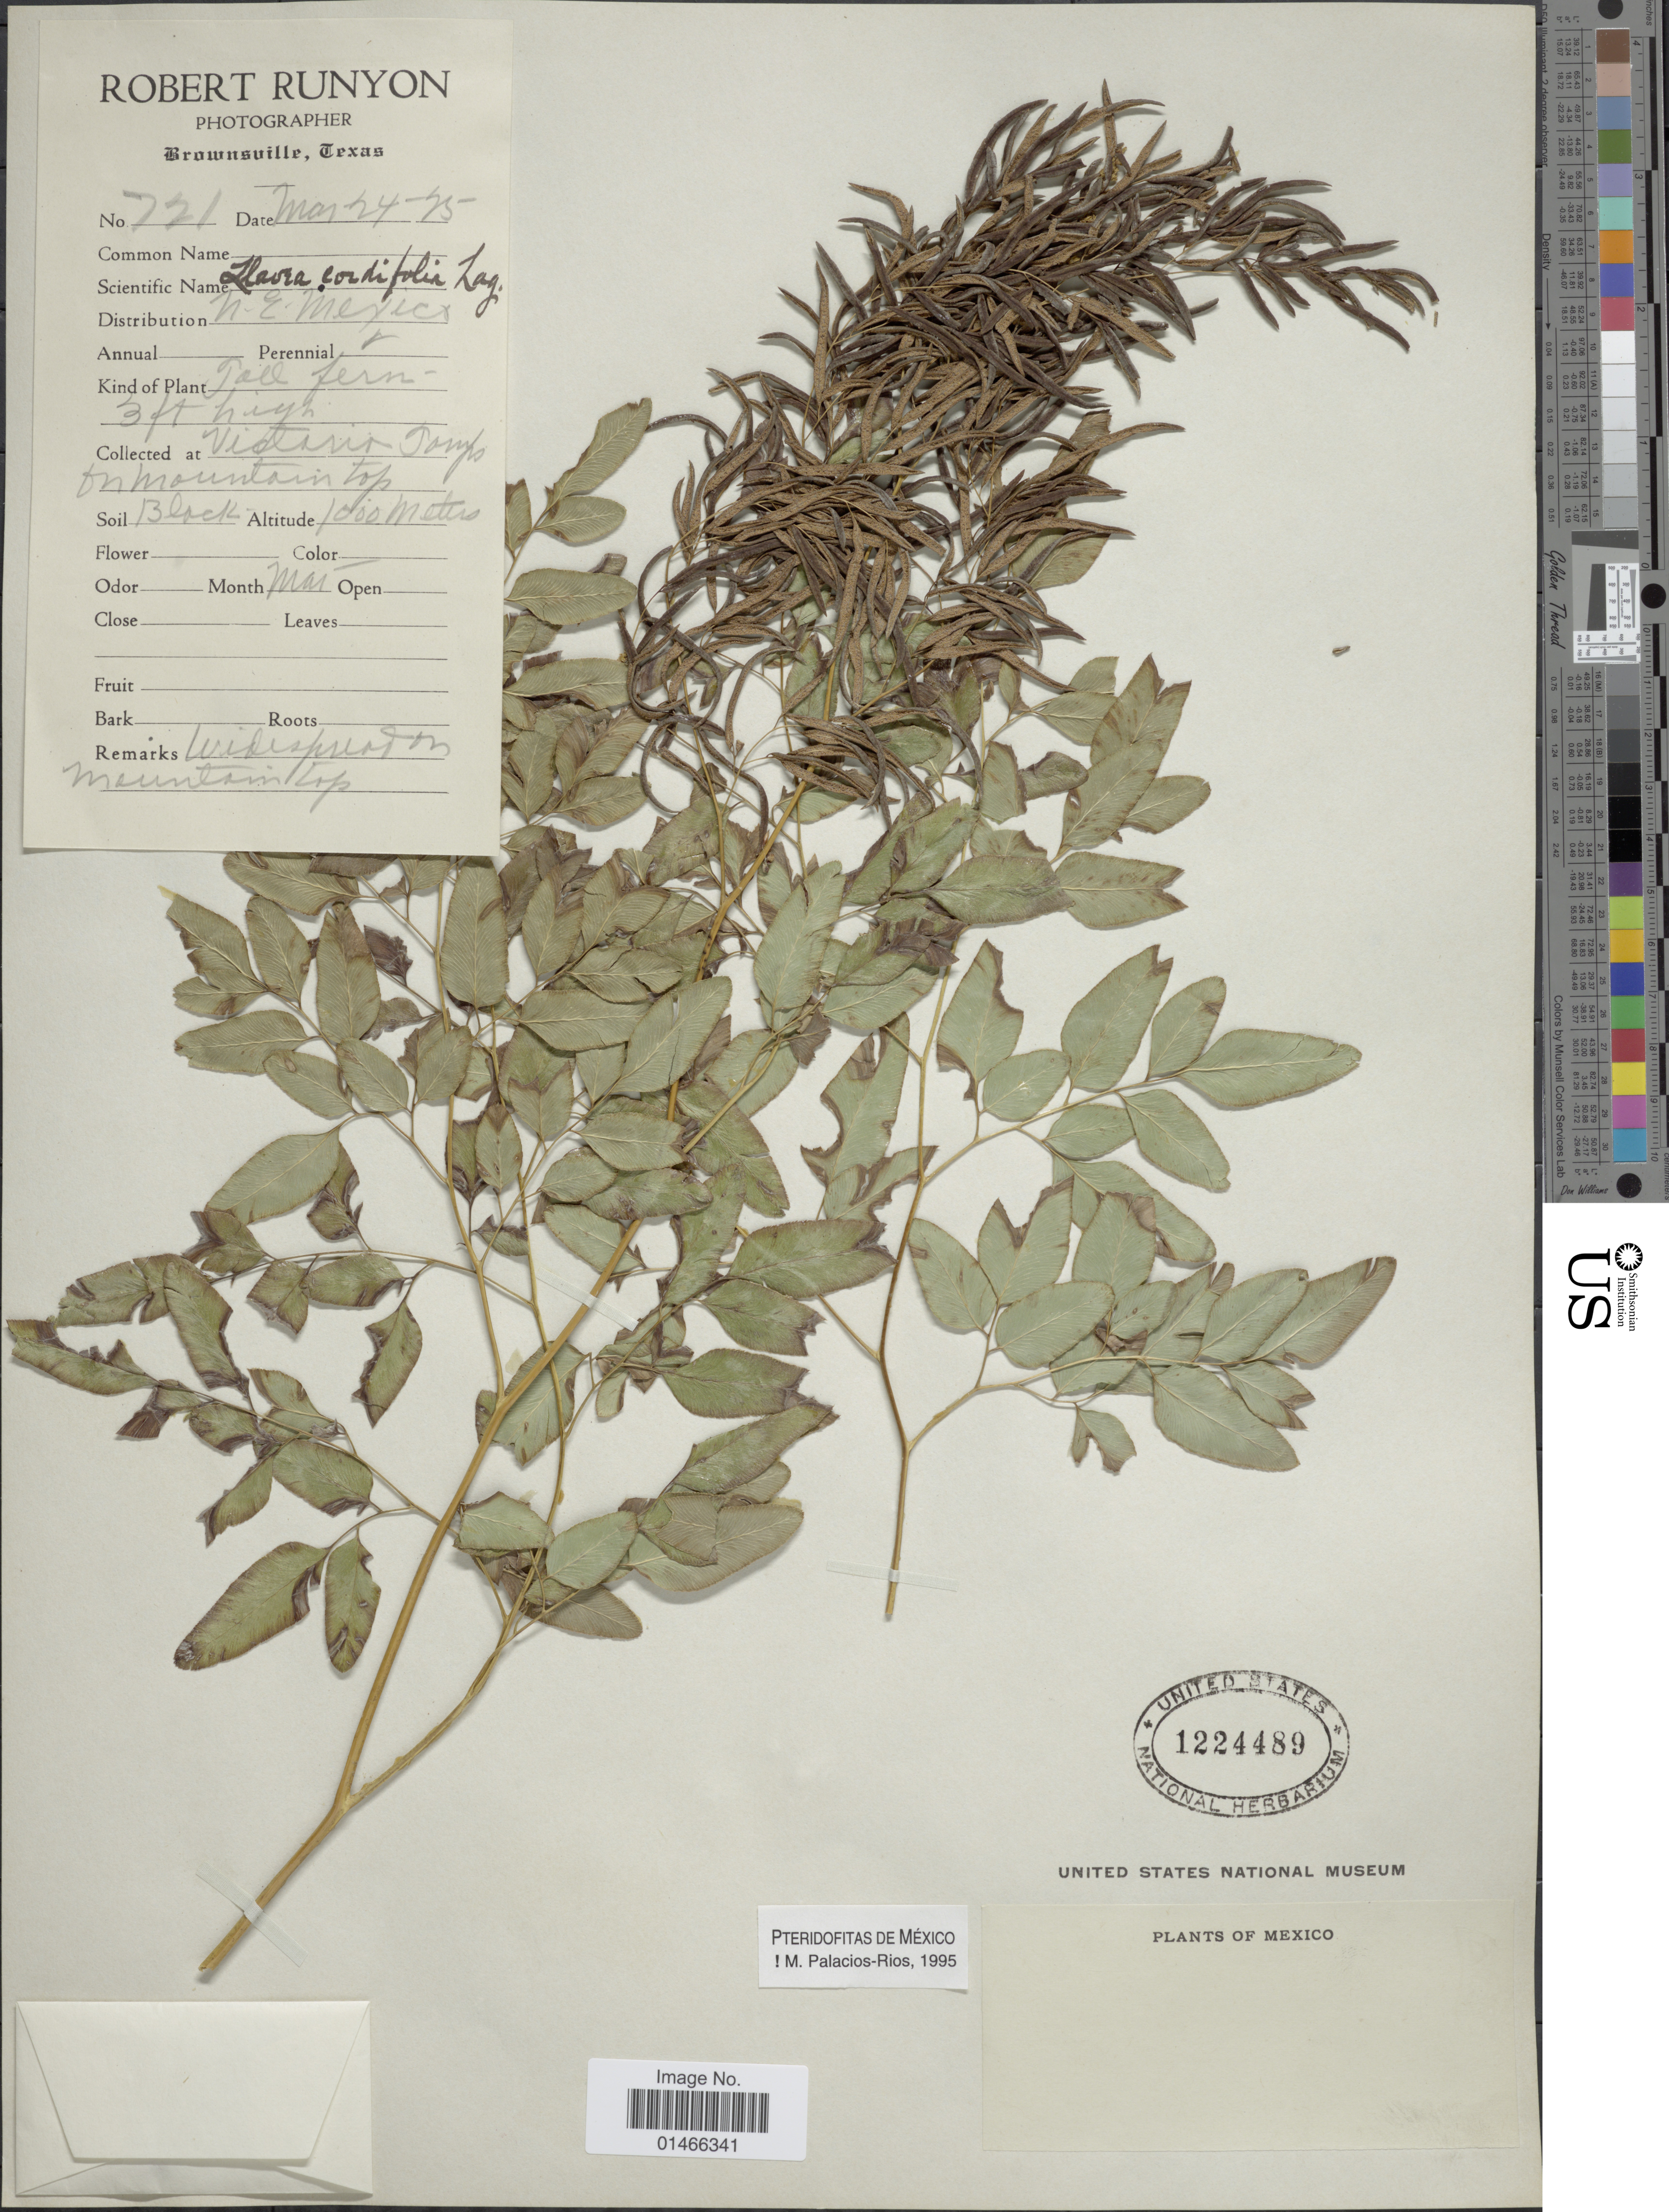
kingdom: Plantae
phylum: Tracheophyta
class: Polypodiopsida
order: Polypodiales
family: Pteridaceae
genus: Llavea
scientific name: Llavea cordifolia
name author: Lag.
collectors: R. Runyon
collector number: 721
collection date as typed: Transcribed d/m/y: 24/3/75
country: Mexico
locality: N.E. Mexico. Victoria Tamps on mountain top.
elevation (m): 1000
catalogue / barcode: US 1224489